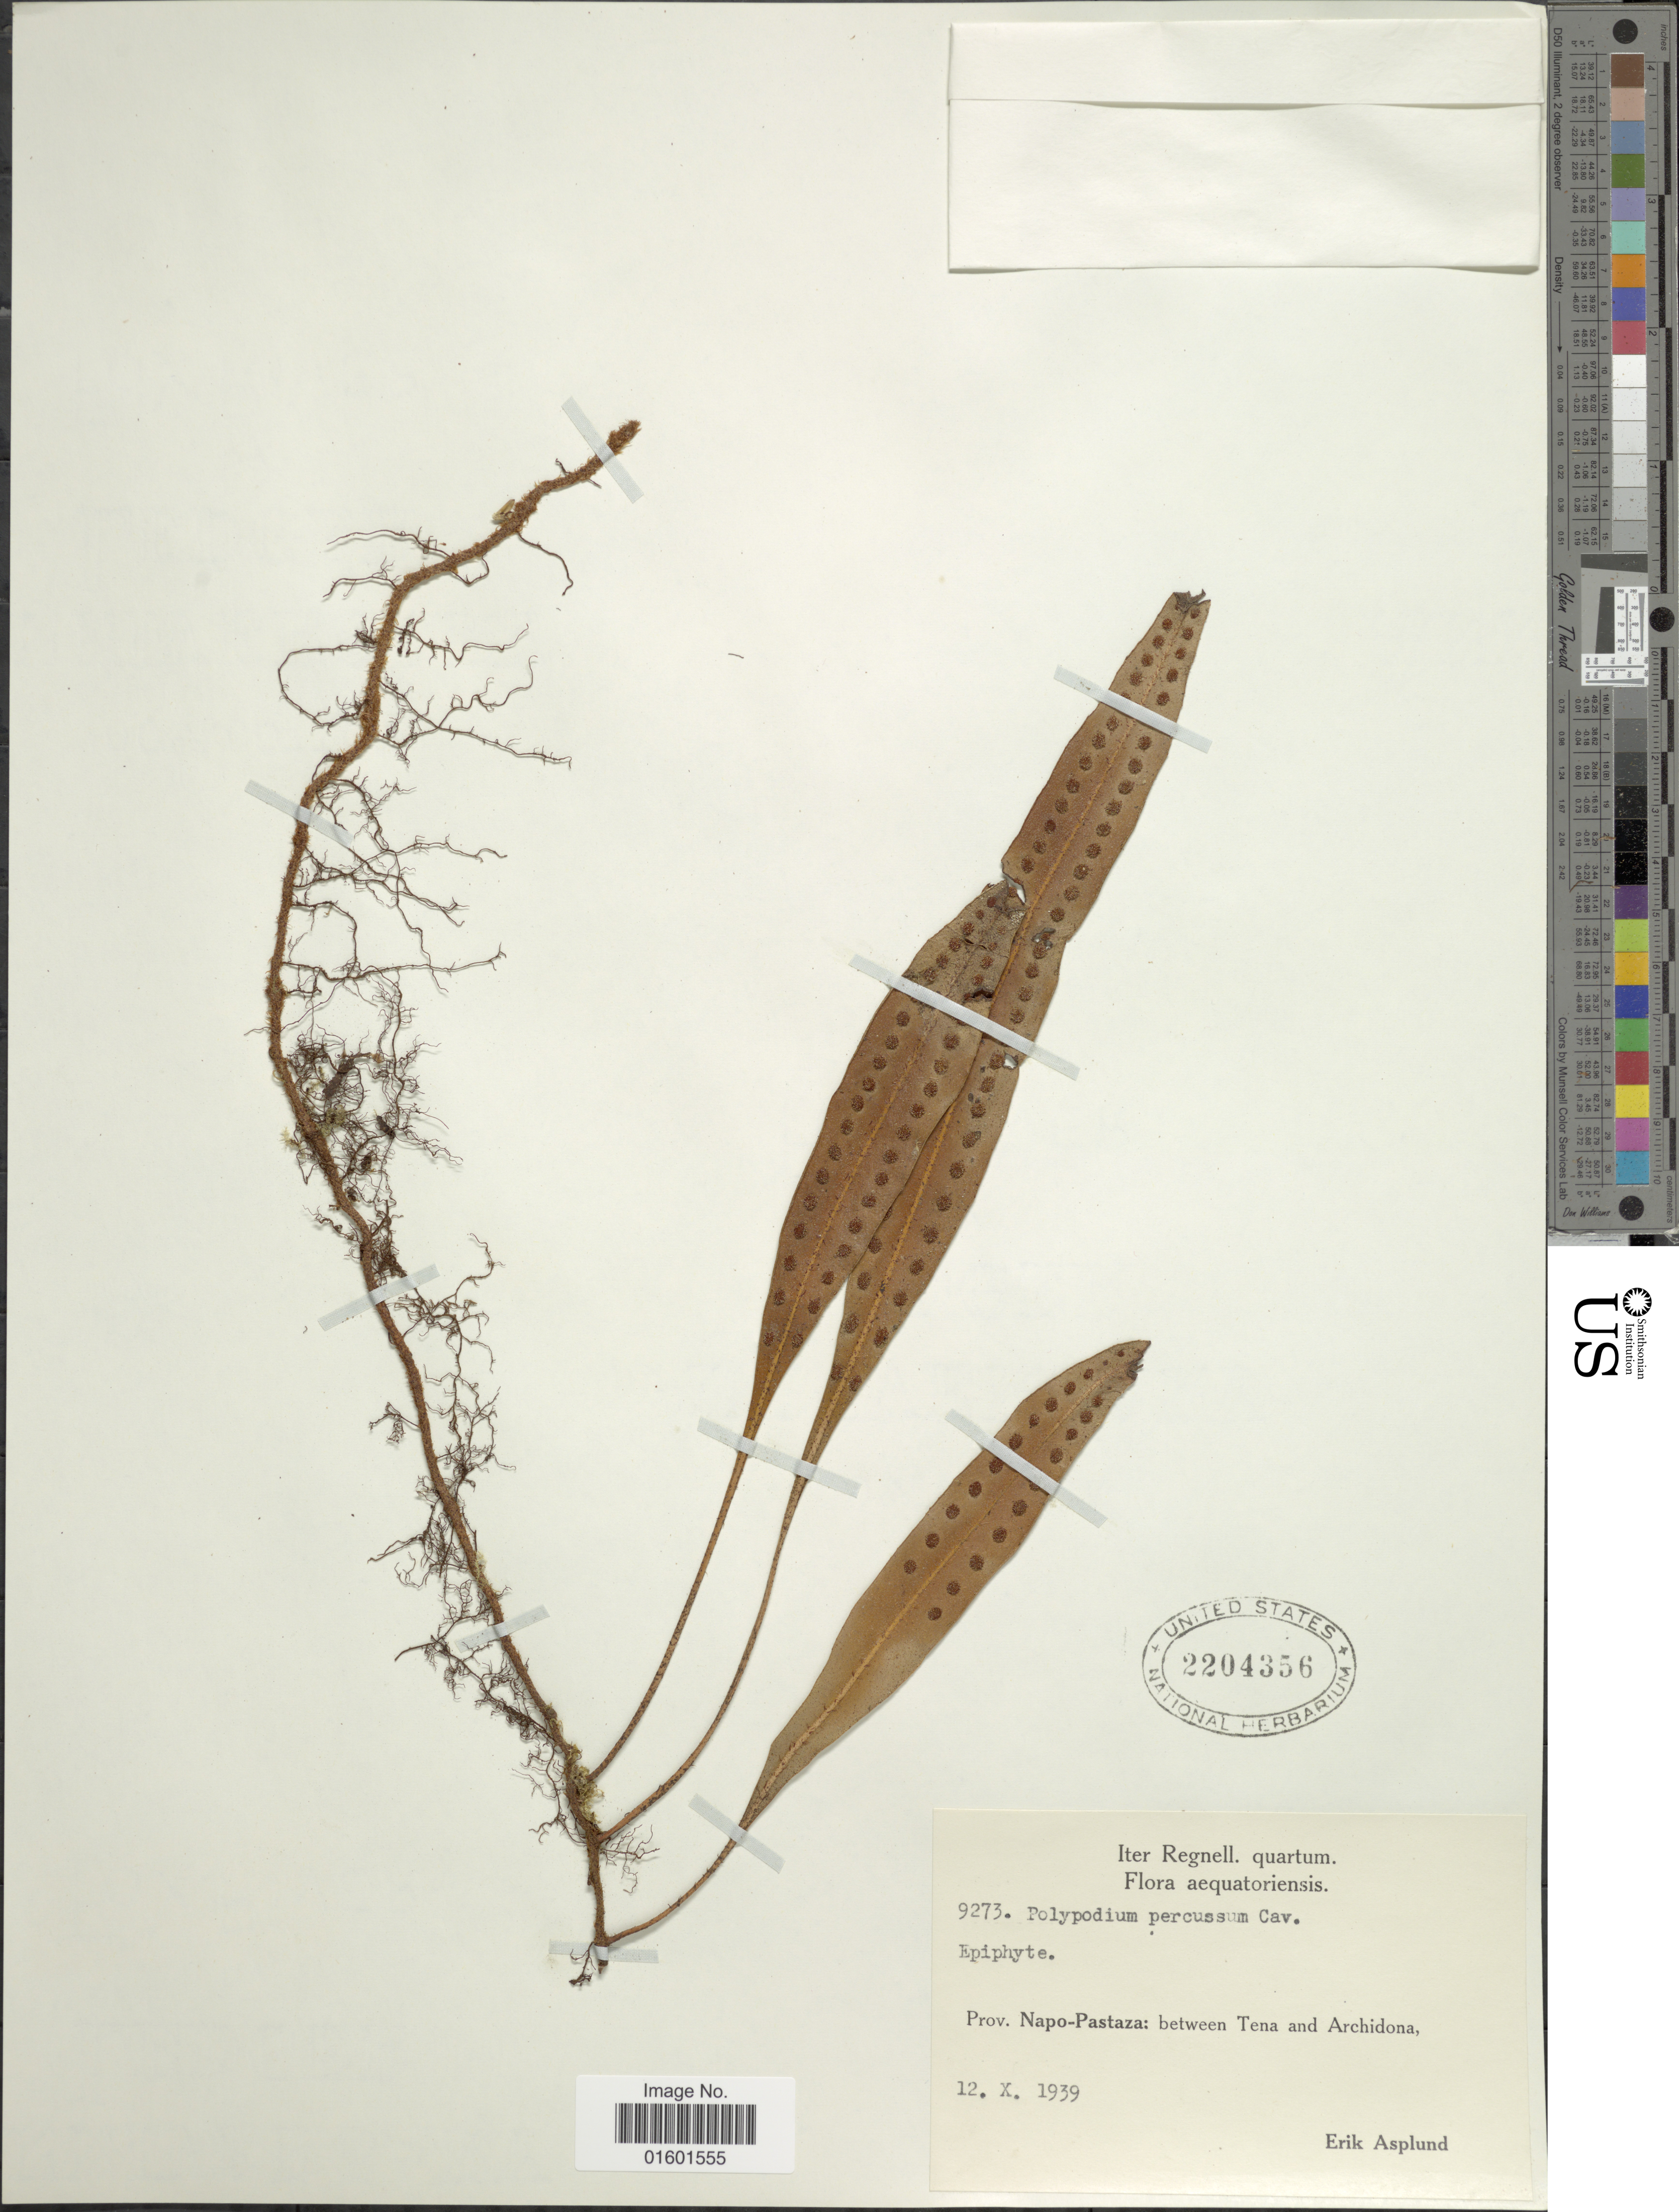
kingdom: Plantae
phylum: Tracheophyta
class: Polypodiopsida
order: Polypodiales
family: Polypodiaceae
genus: Microgramma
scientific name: Microgramma percussa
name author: (Cav.) de la Sota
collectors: E. Asplund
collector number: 9273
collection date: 1939-10-12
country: Ecuador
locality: Flora aequatoruensis, Prov. Napo - Pastaza: between Tena and Archidona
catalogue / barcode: US 2204356